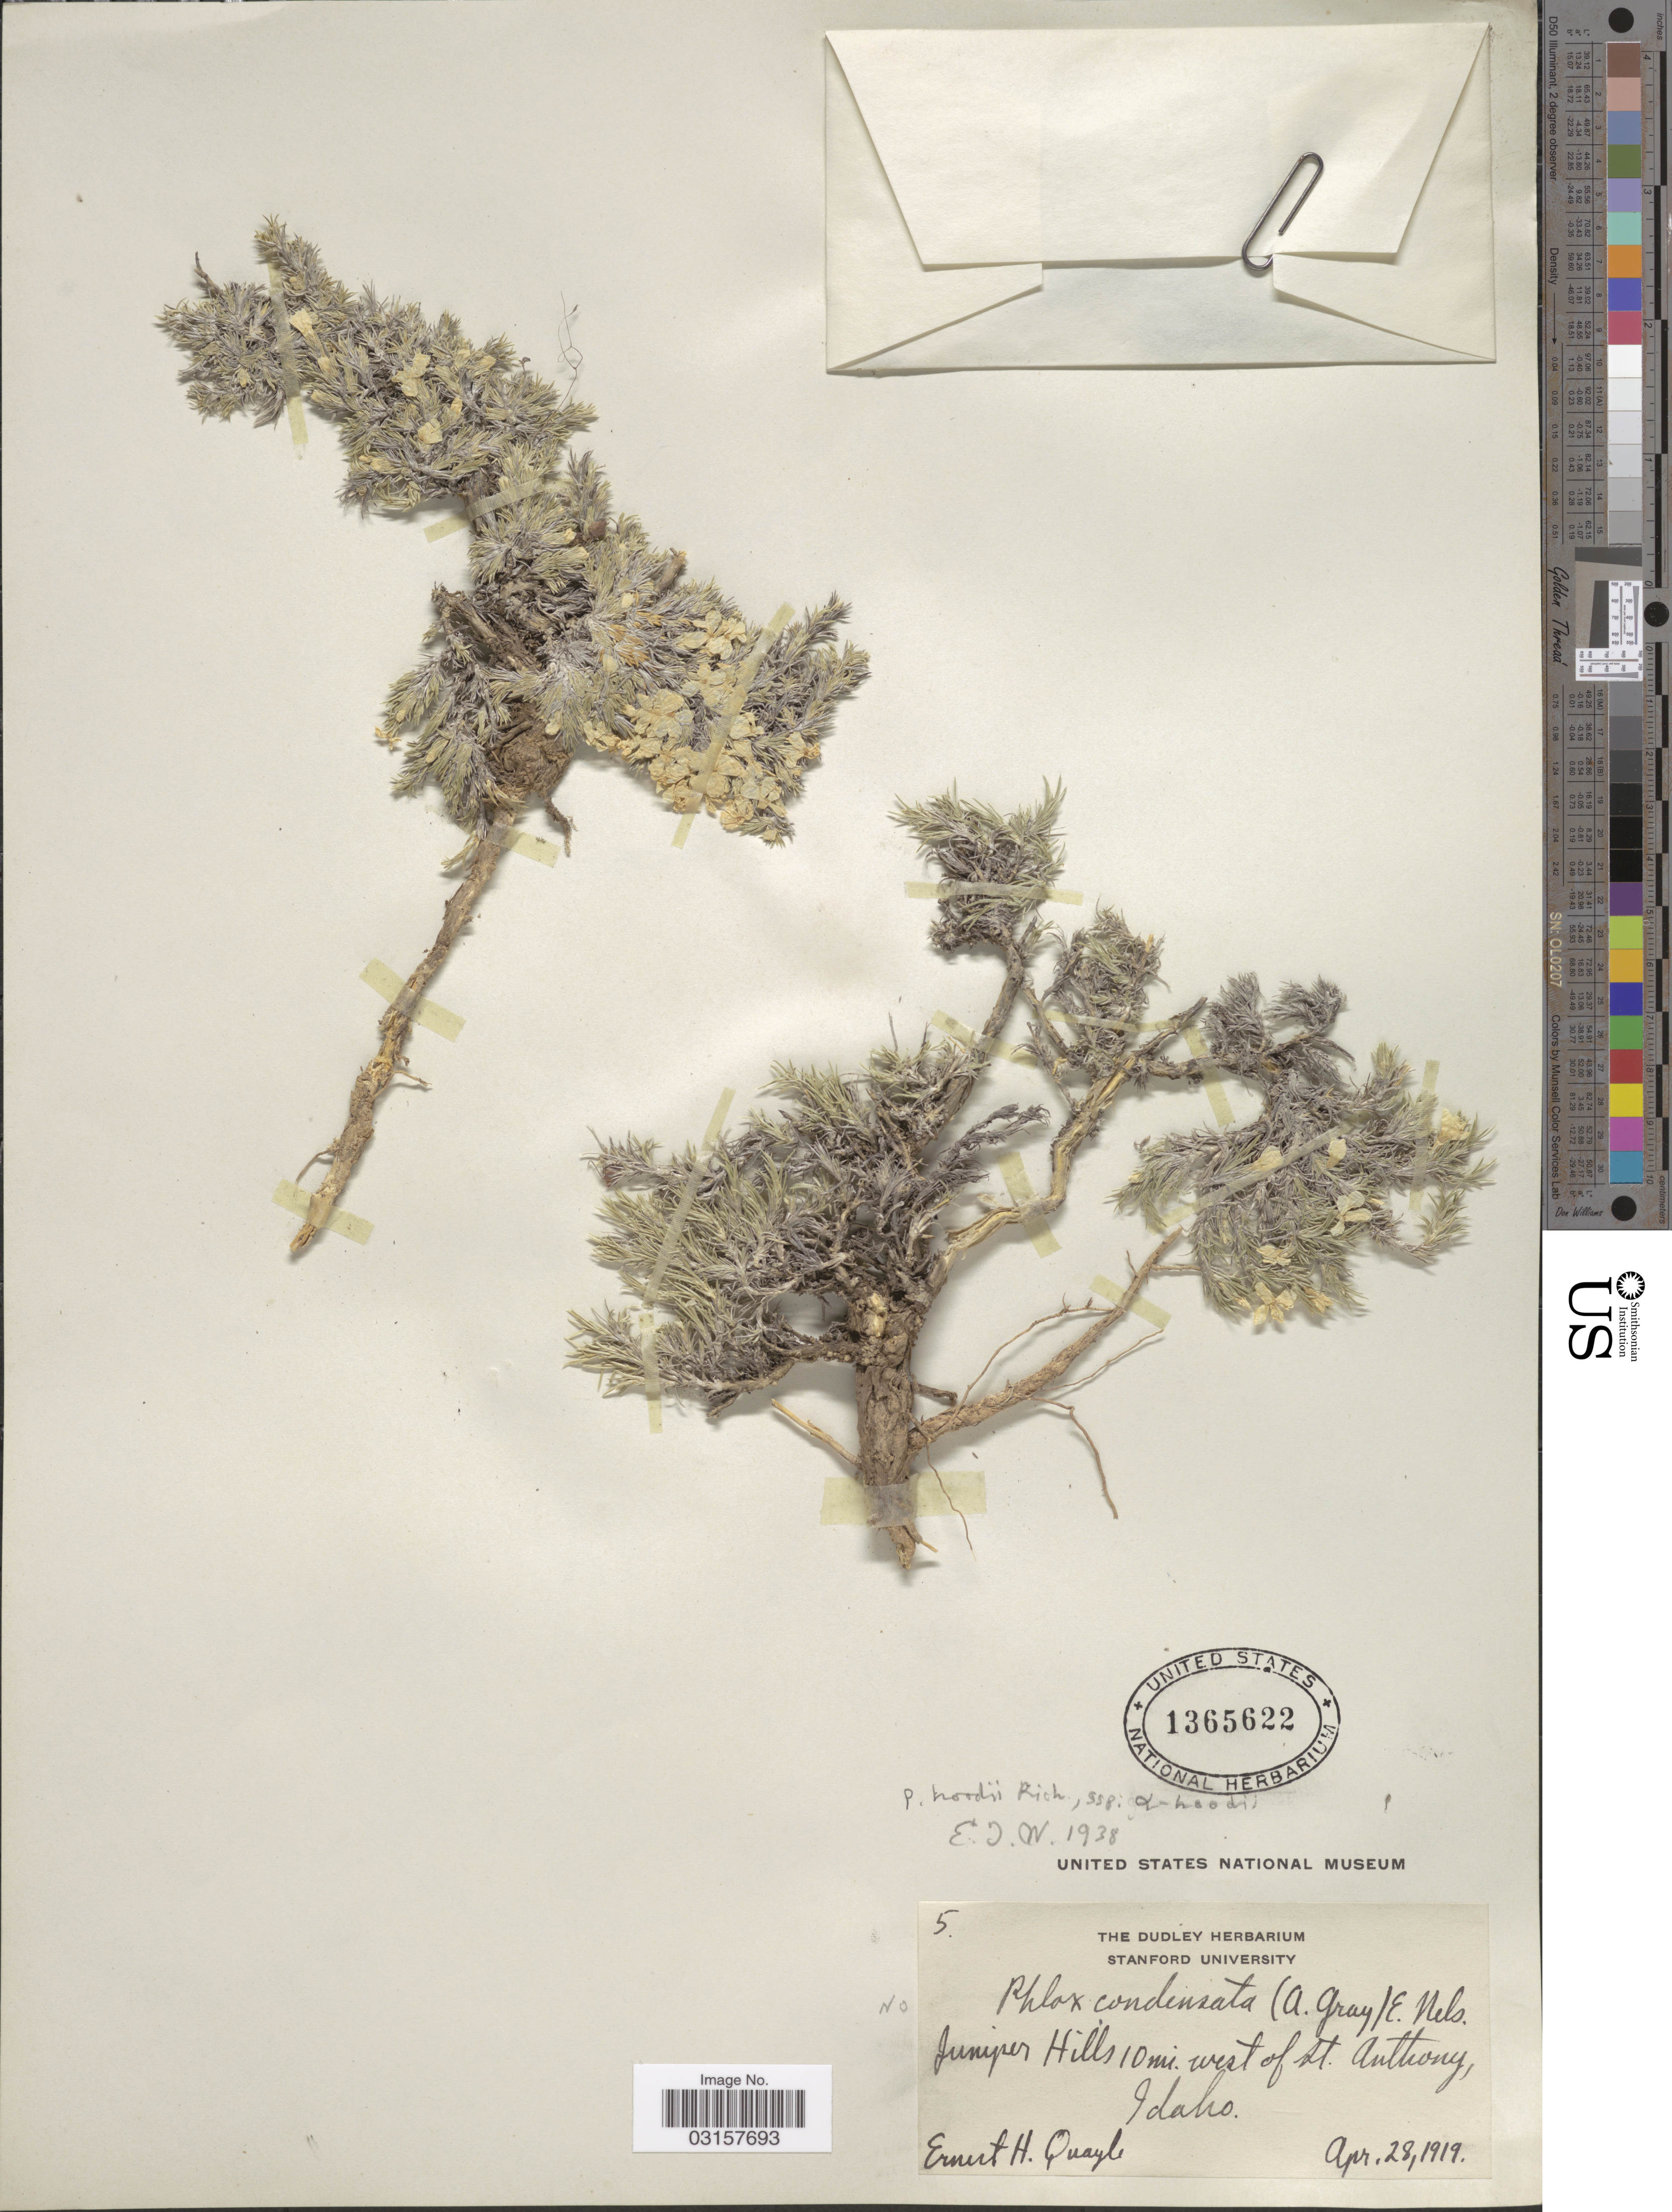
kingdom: Plantae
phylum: Tracheophyta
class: Magnoliopsida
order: Ericales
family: Polemoniaceae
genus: Phlox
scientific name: Phlox hoodii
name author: Richardson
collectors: E. Quayle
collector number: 5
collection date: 1919-04-28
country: United States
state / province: Idaho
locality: Juniper Hills 10 mi. west of St. Anthony.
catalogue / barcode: US 1365622